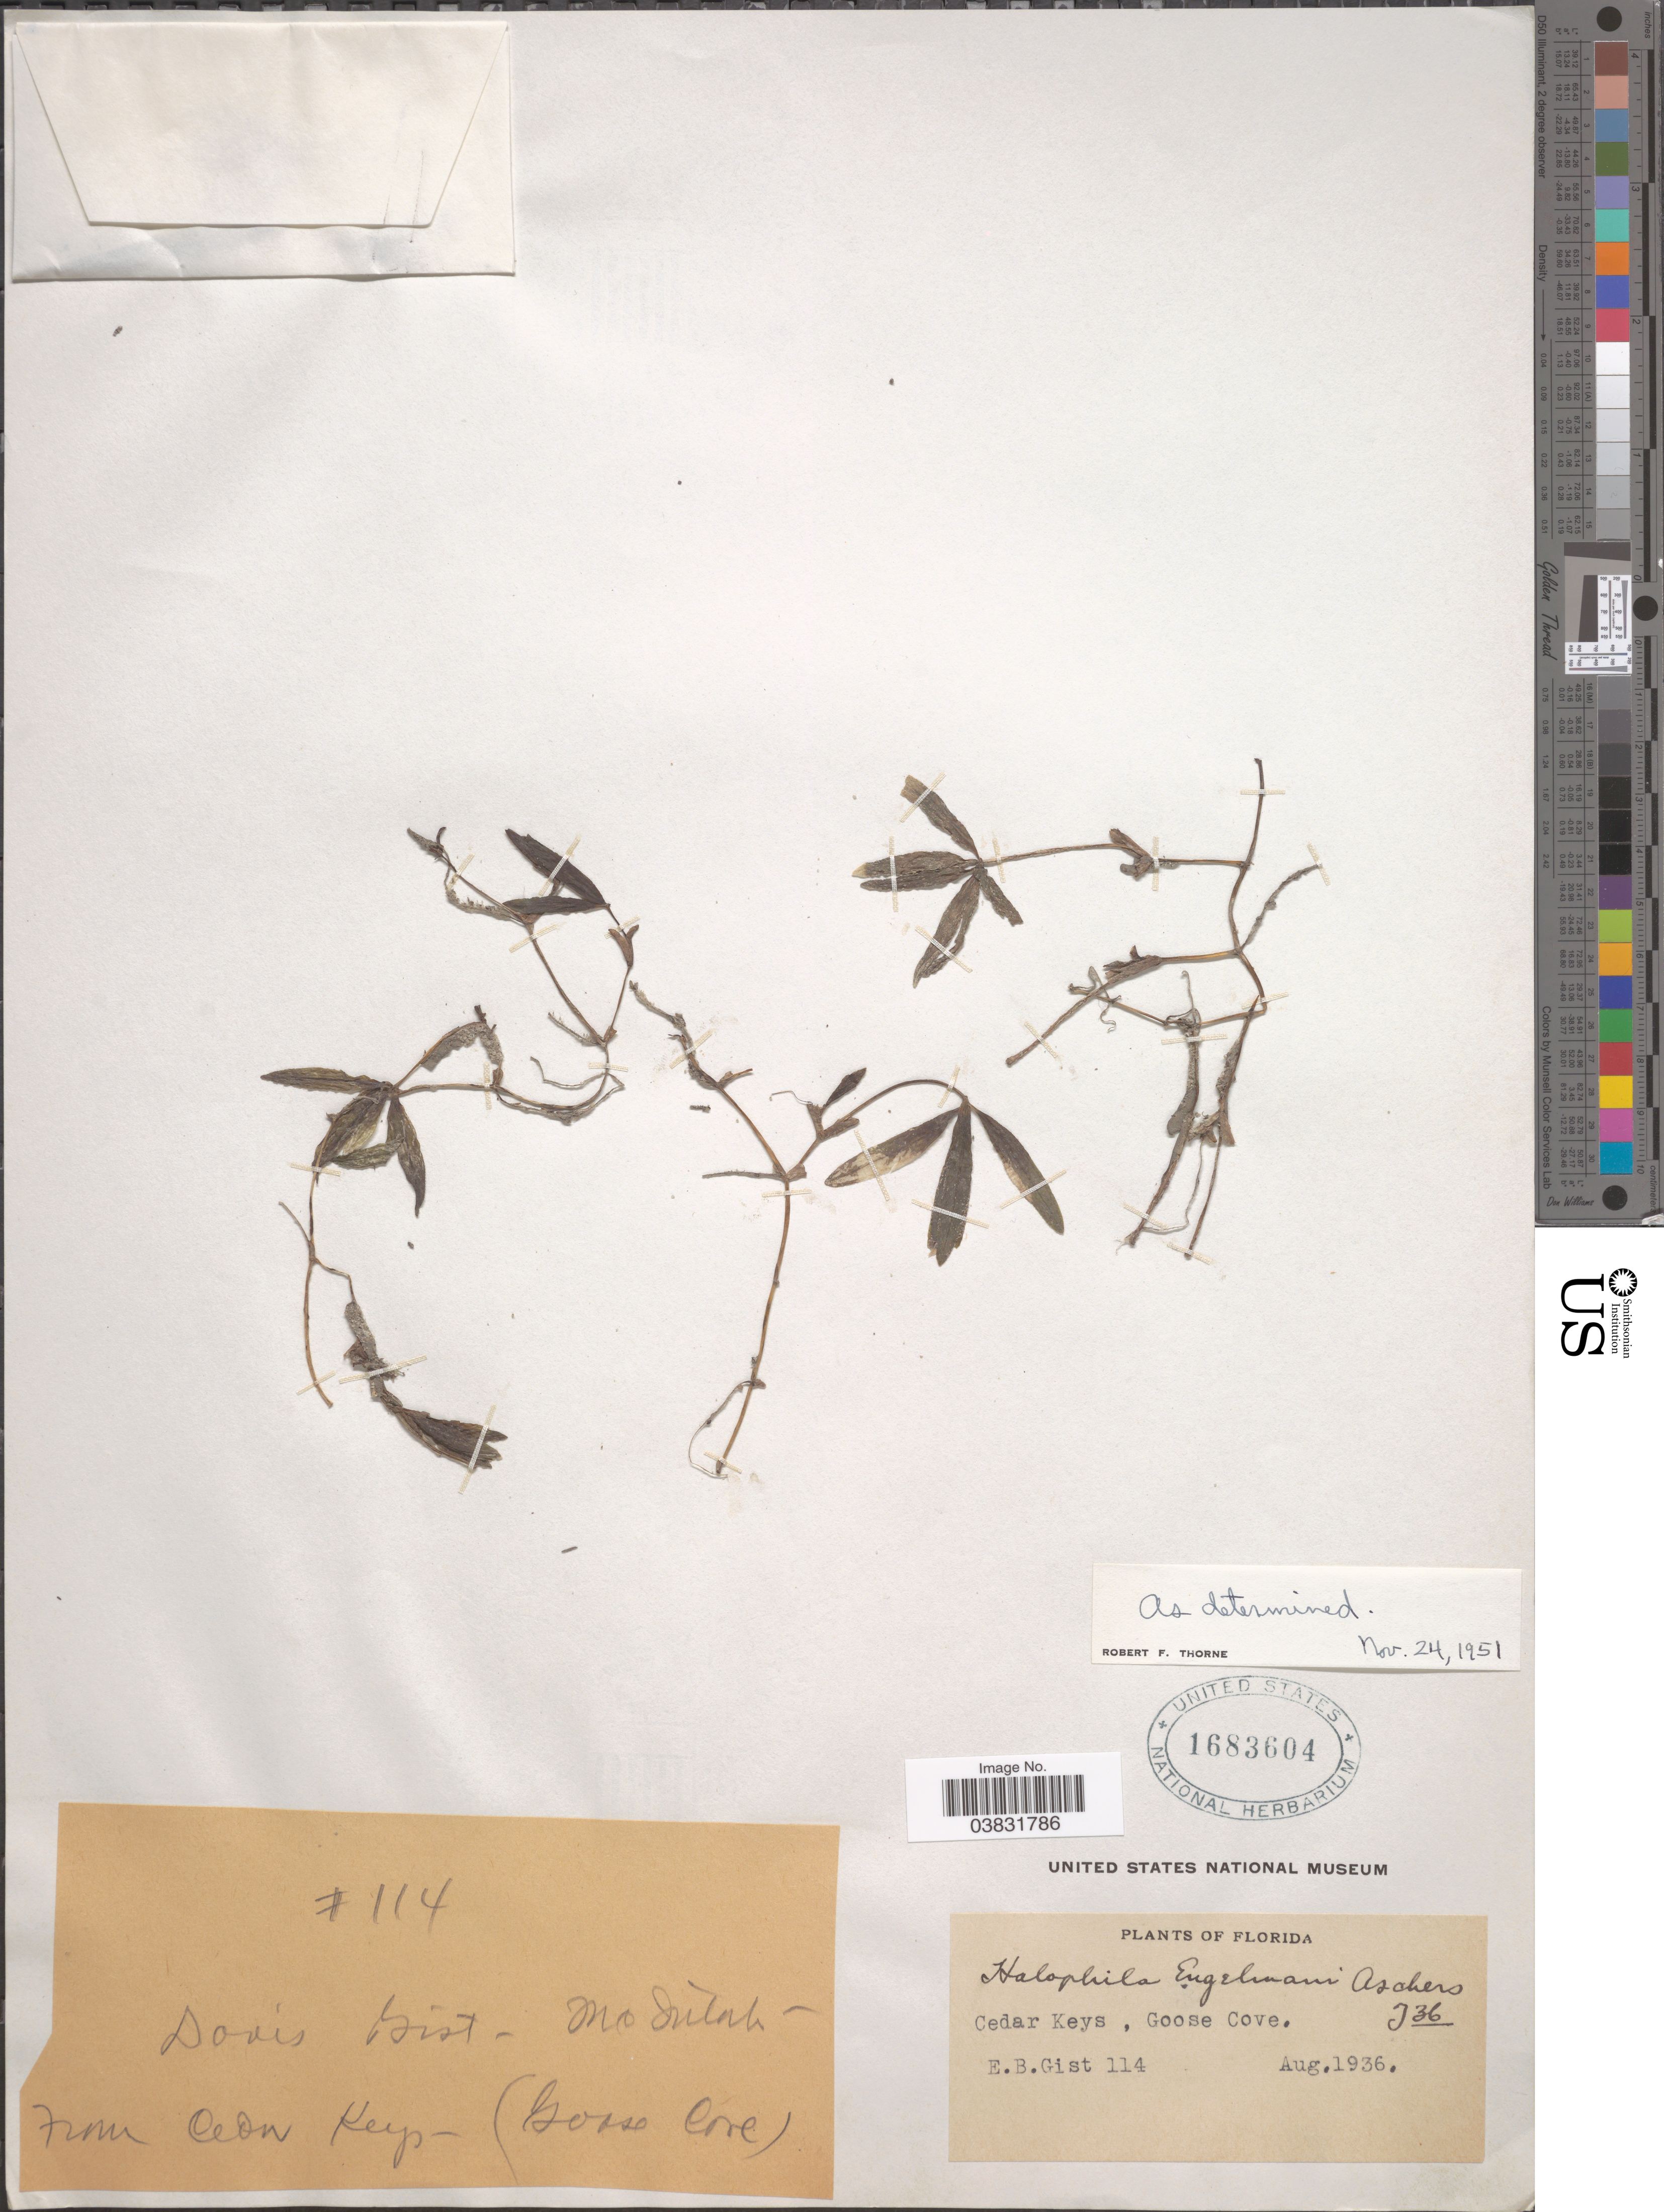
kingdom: Plantae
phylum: Tracheophyta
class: Liliopsida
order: Alismatales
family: Hydrocharitaceae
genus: Halophila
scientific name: Halophila engelmannii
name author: Asch.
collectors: E. Gist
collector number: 114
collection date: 1936-08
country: United States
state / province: Florida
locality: Cedar Keys, Goose Cove.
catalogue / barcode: US 1683604